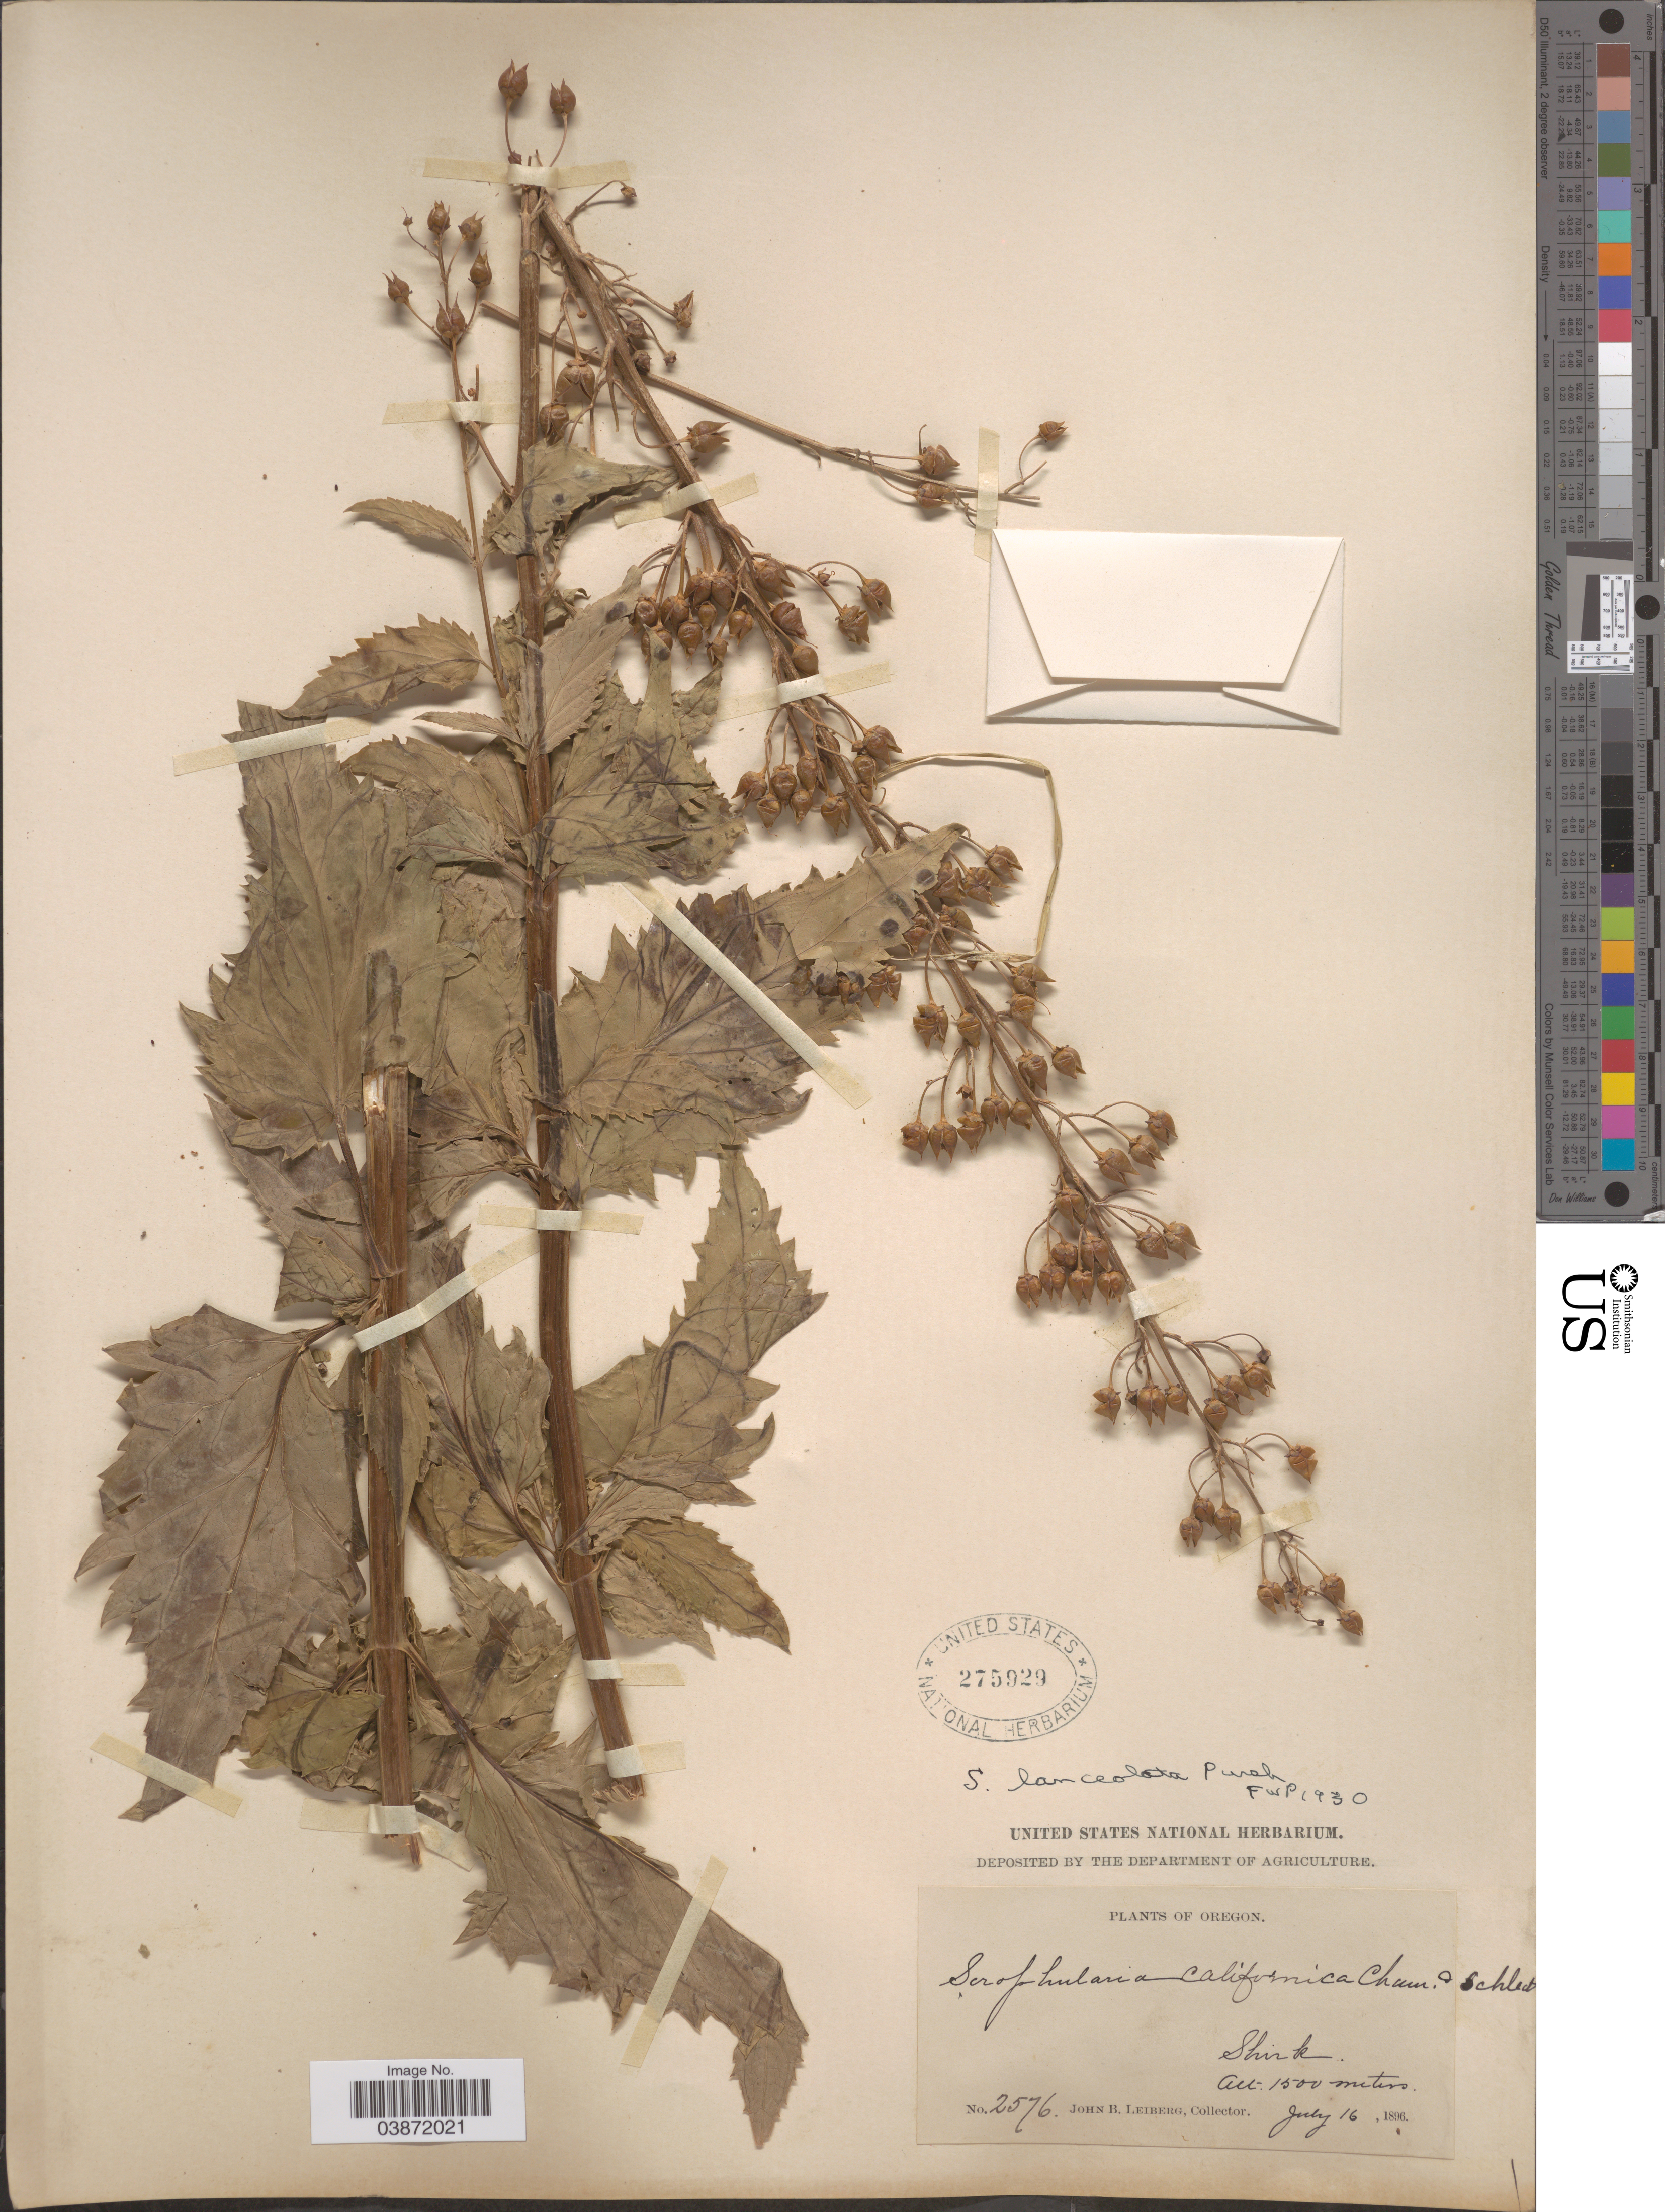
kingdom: Plantae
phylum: Tracheophyta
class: Magnoliopsida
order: Lamiales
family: Scrophulariaceae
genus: Scrophularia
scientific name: Scrophularia lanceolata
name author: Pursh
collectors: J. B. Leiberg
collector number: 2576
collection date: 1896-07-16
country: United States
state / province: Oregon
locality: Shirk.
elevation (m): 1500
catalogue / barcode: US 275929